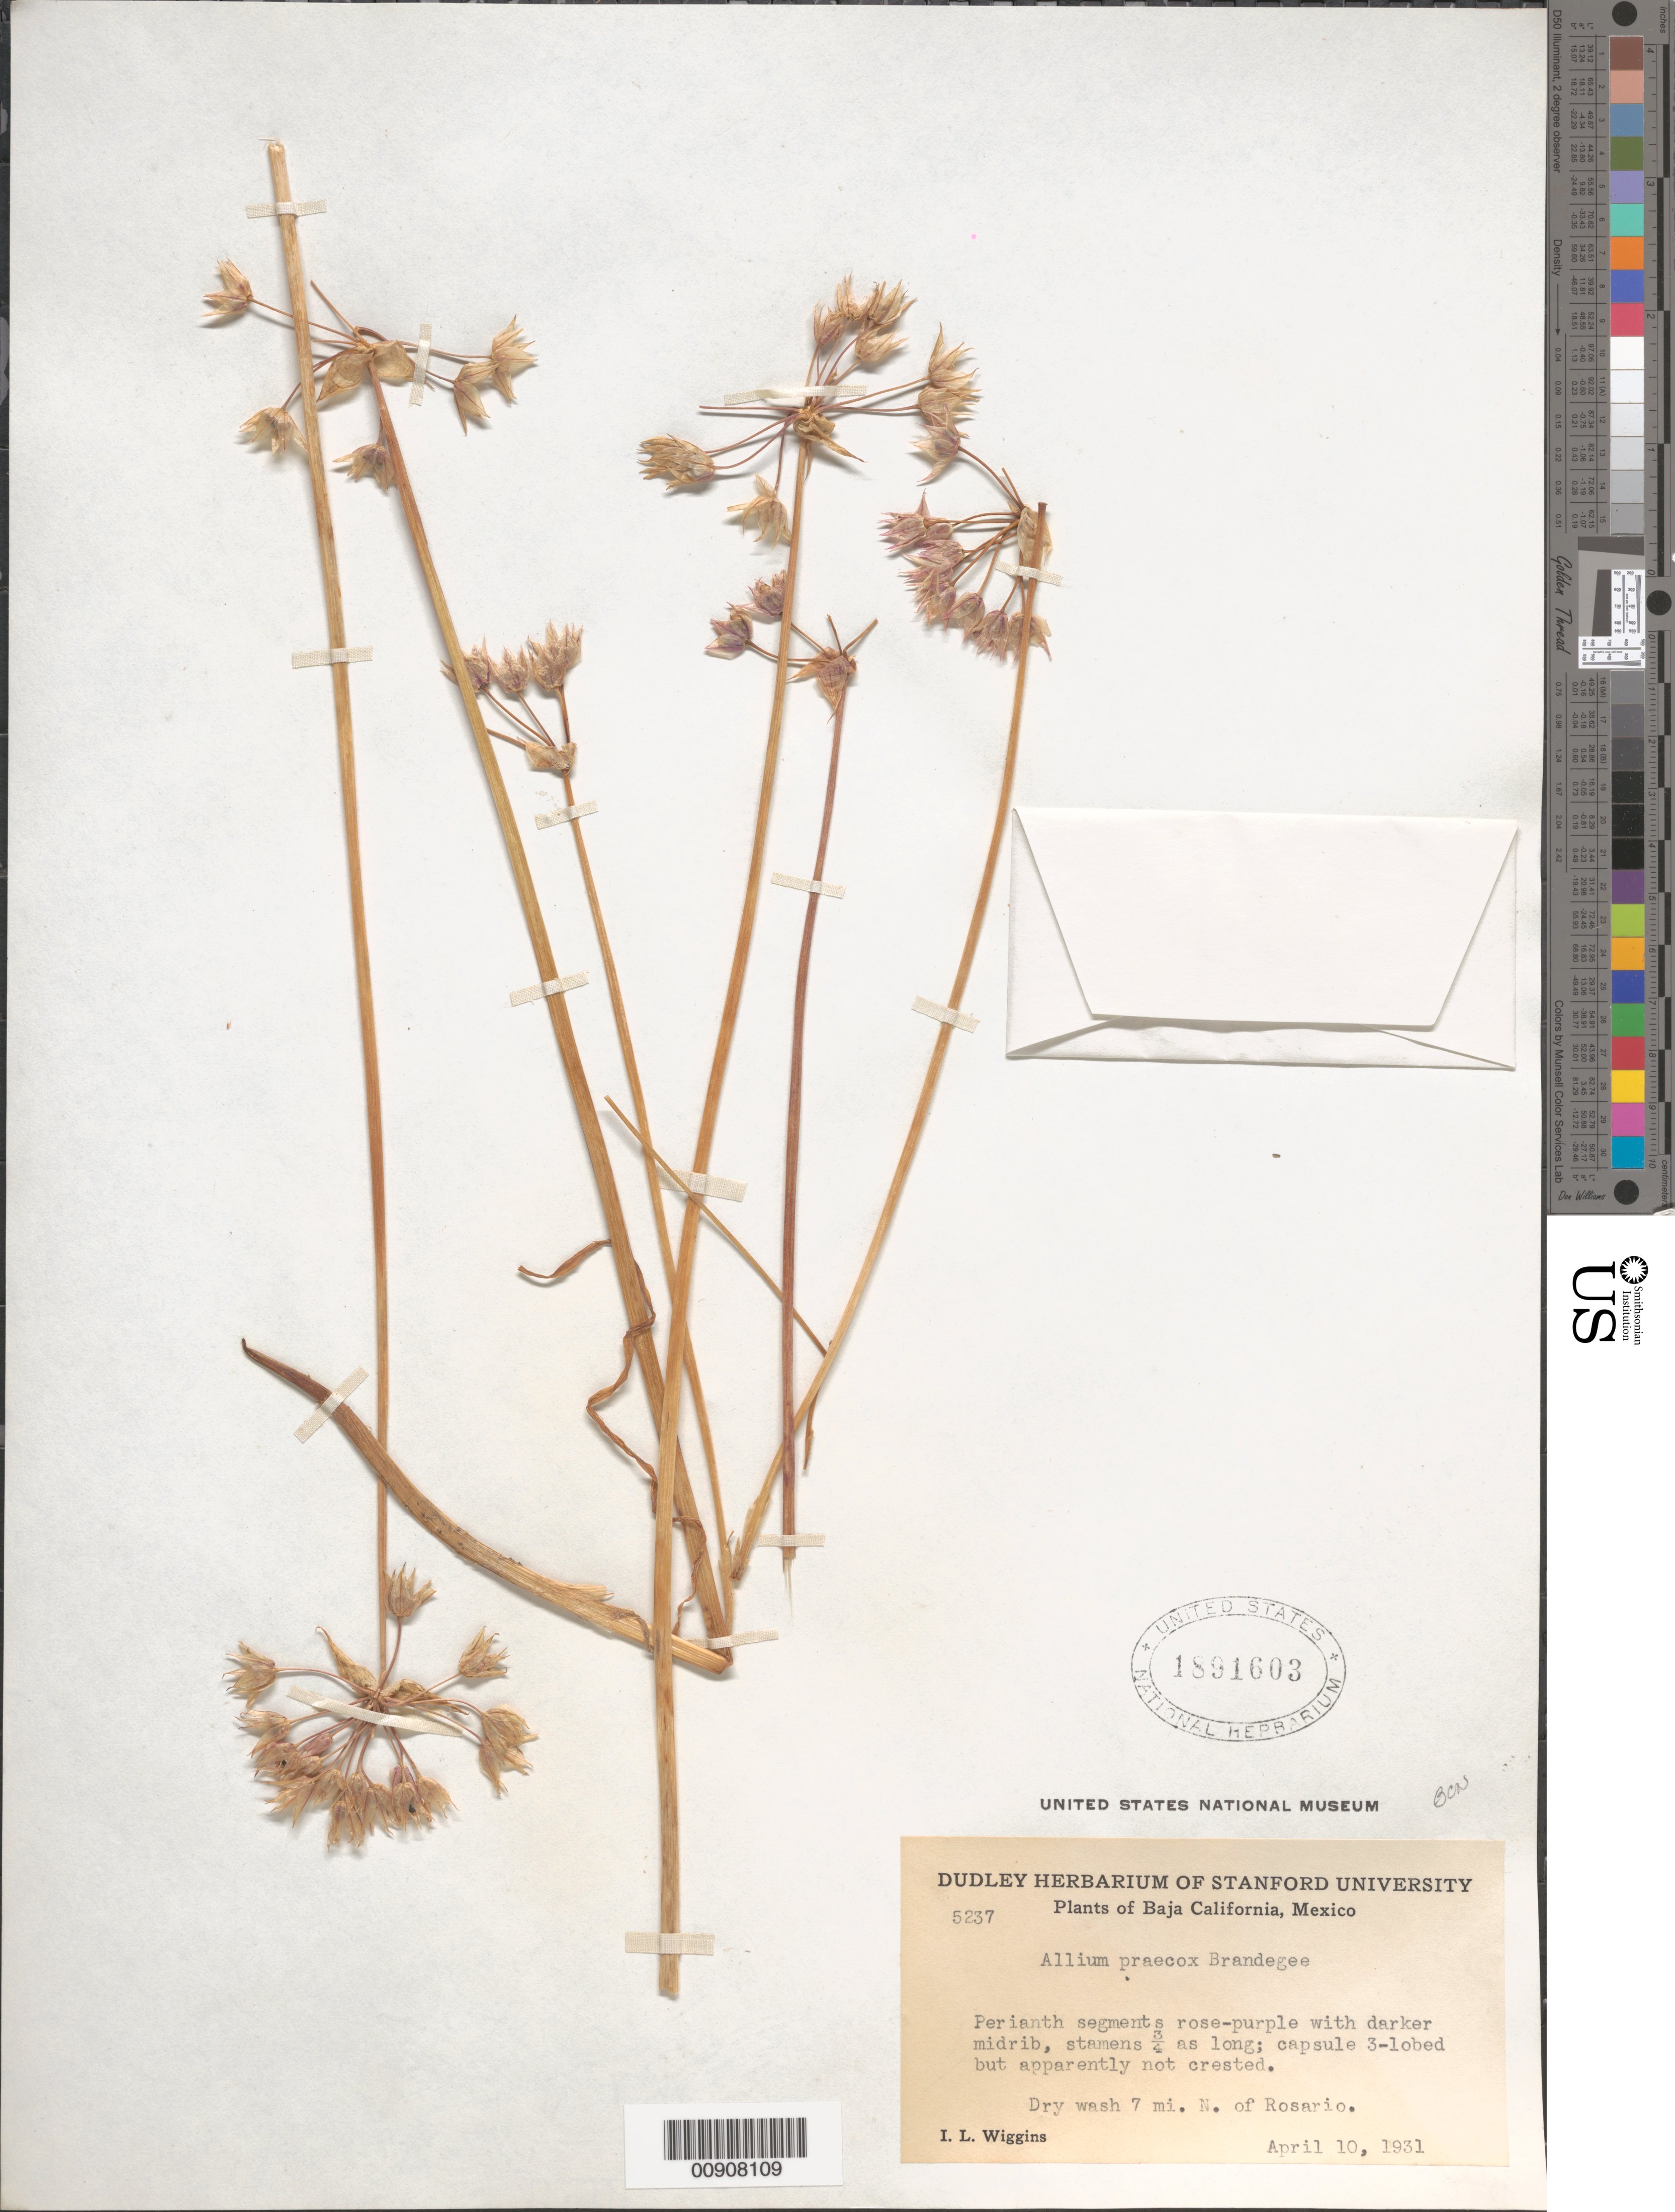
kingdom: Plantae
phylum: Tracheophyta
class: Liliopsida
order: Asparagales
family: Amaryllidaceae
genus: Allium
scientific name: Allium praecox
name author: Brandegee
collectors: I. L. Wiggins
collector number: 5237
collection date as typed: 10 Apr 1931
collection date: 1931-04-10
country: Mexico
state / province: Baja California Norte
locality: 7 mi. N of Rosario, Baja California.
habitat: Dry wash.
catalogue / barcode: US 1891603